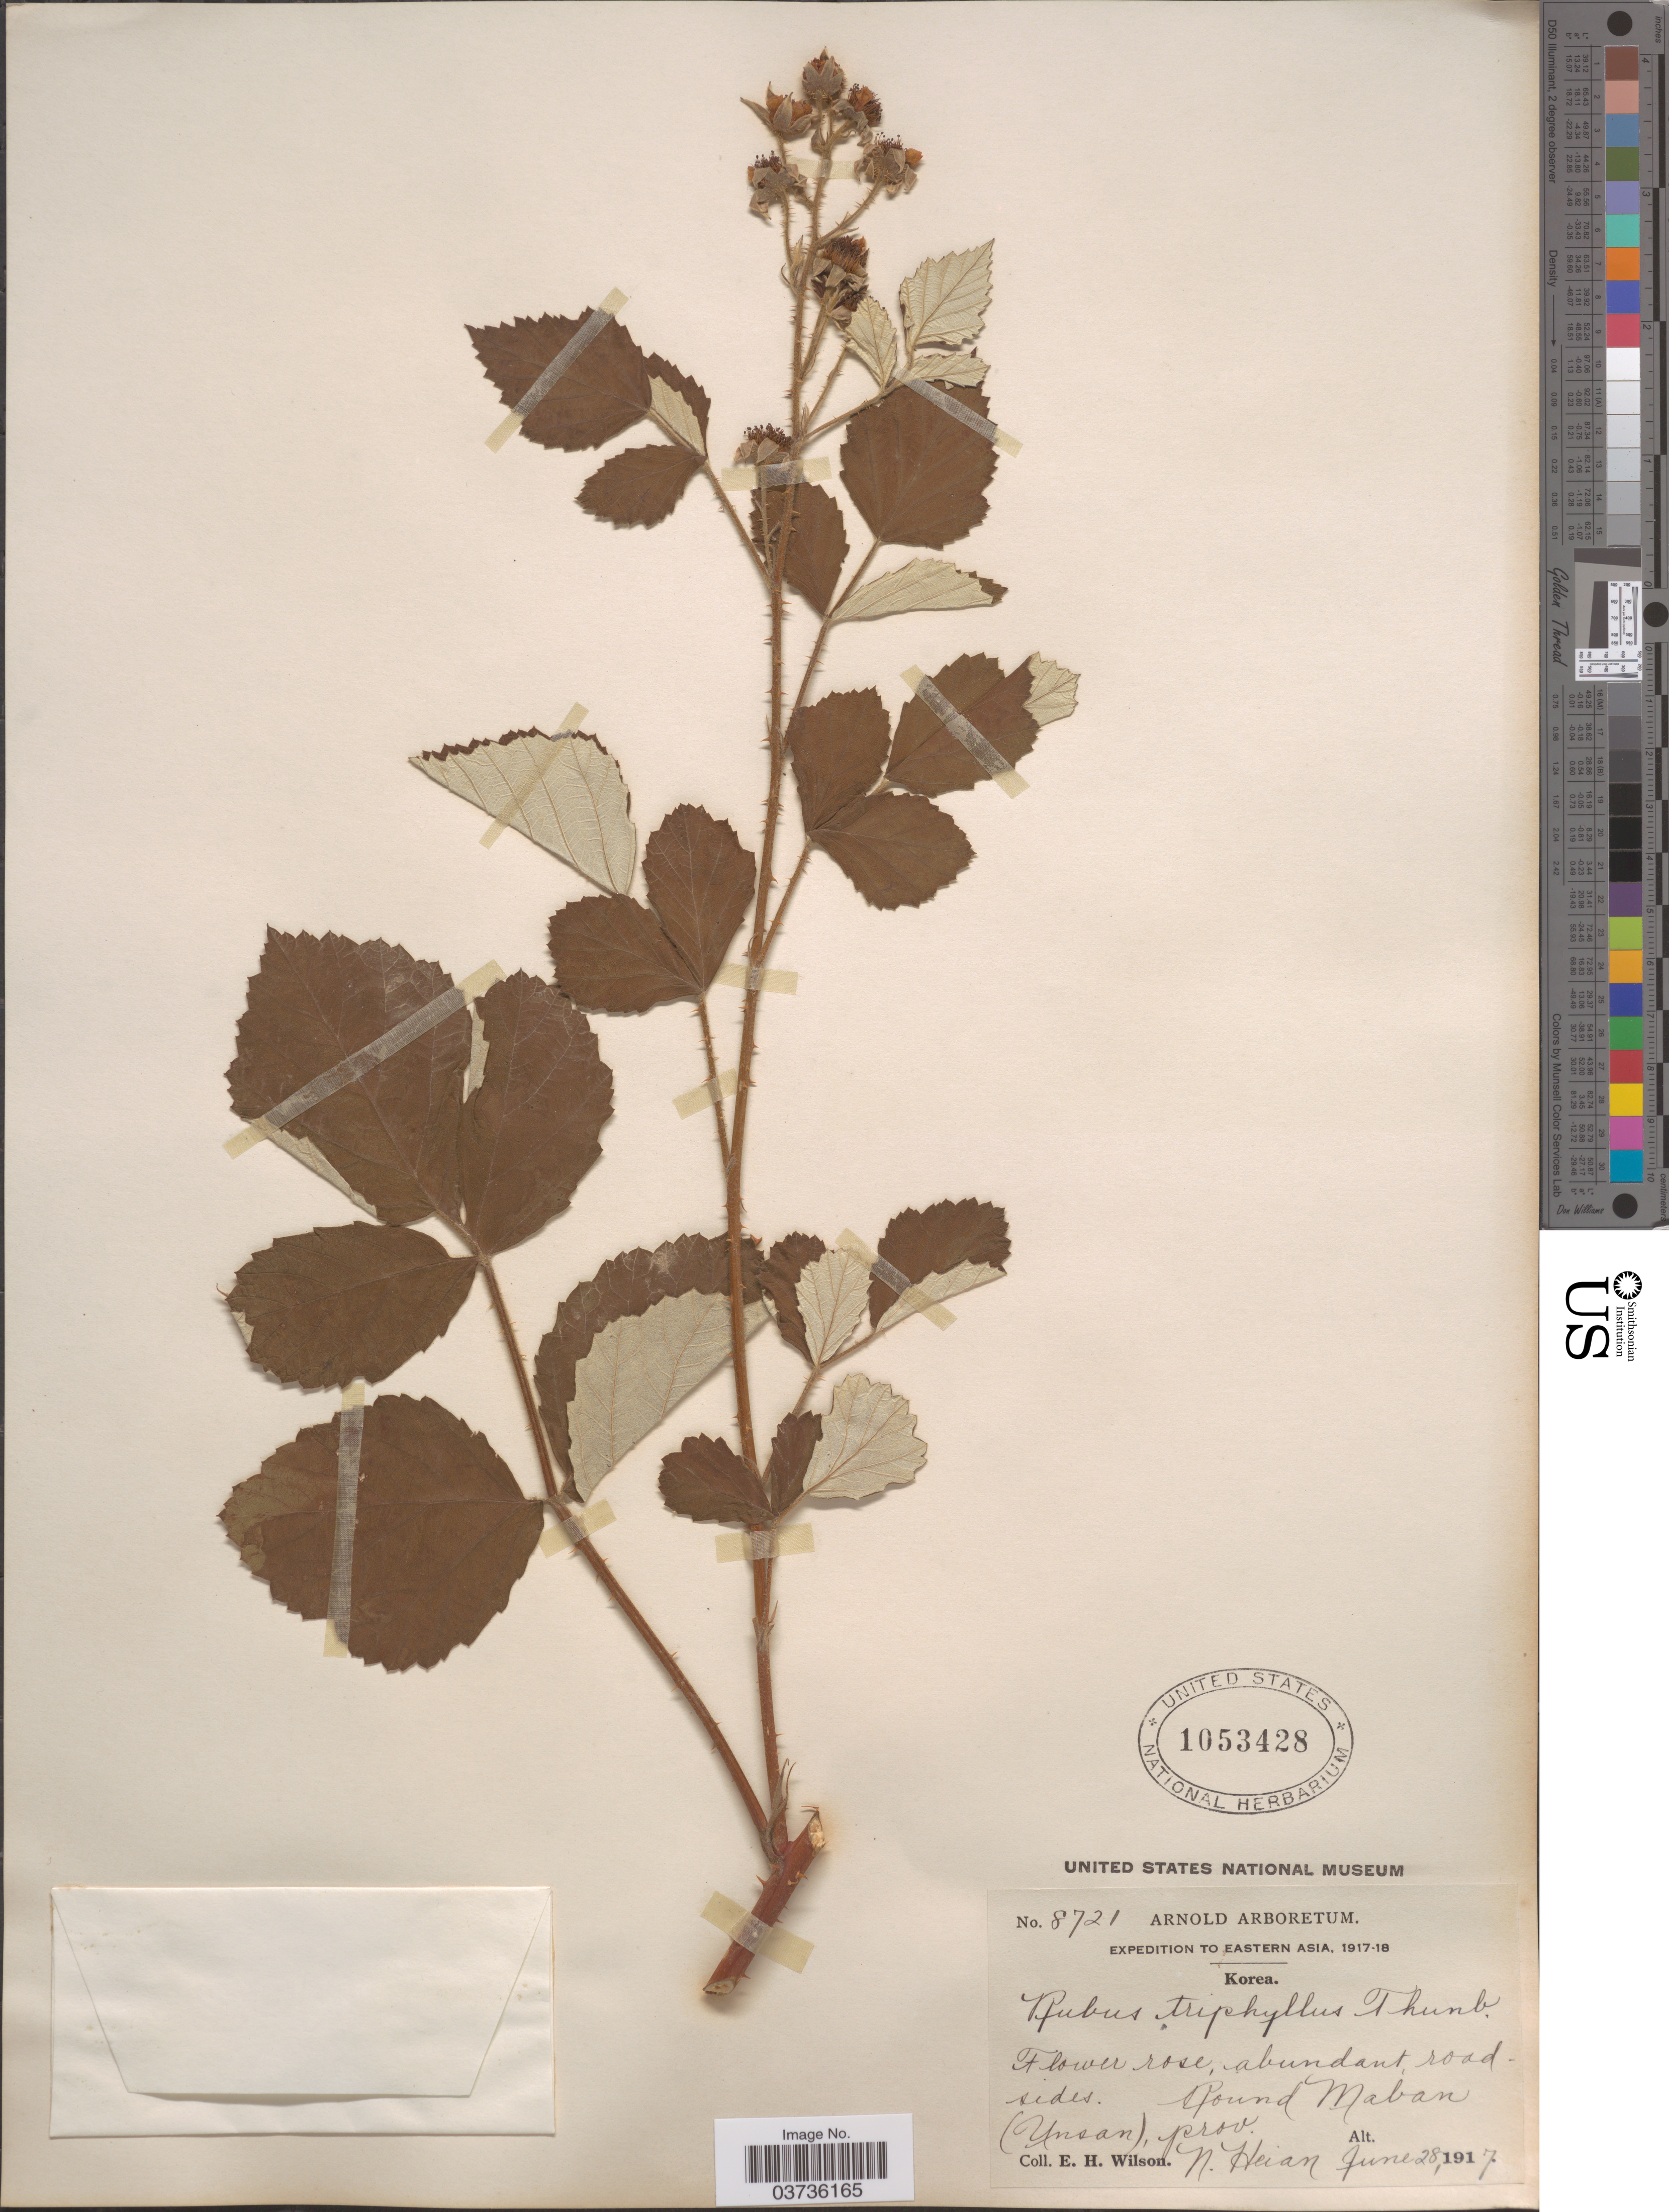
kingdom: Plantae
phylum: Tracheophyta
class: Magnoliopsida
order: Rosales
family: Rosaceae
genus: Rubus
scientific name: Rubus parvifolius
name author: L.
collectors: E. Wilson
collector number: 8721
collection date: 1917-06-28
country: North Korea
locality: Eastern Asia. Korea. Round Maban, (Unsan), prov. N. Heian.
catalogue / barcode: US 1053428